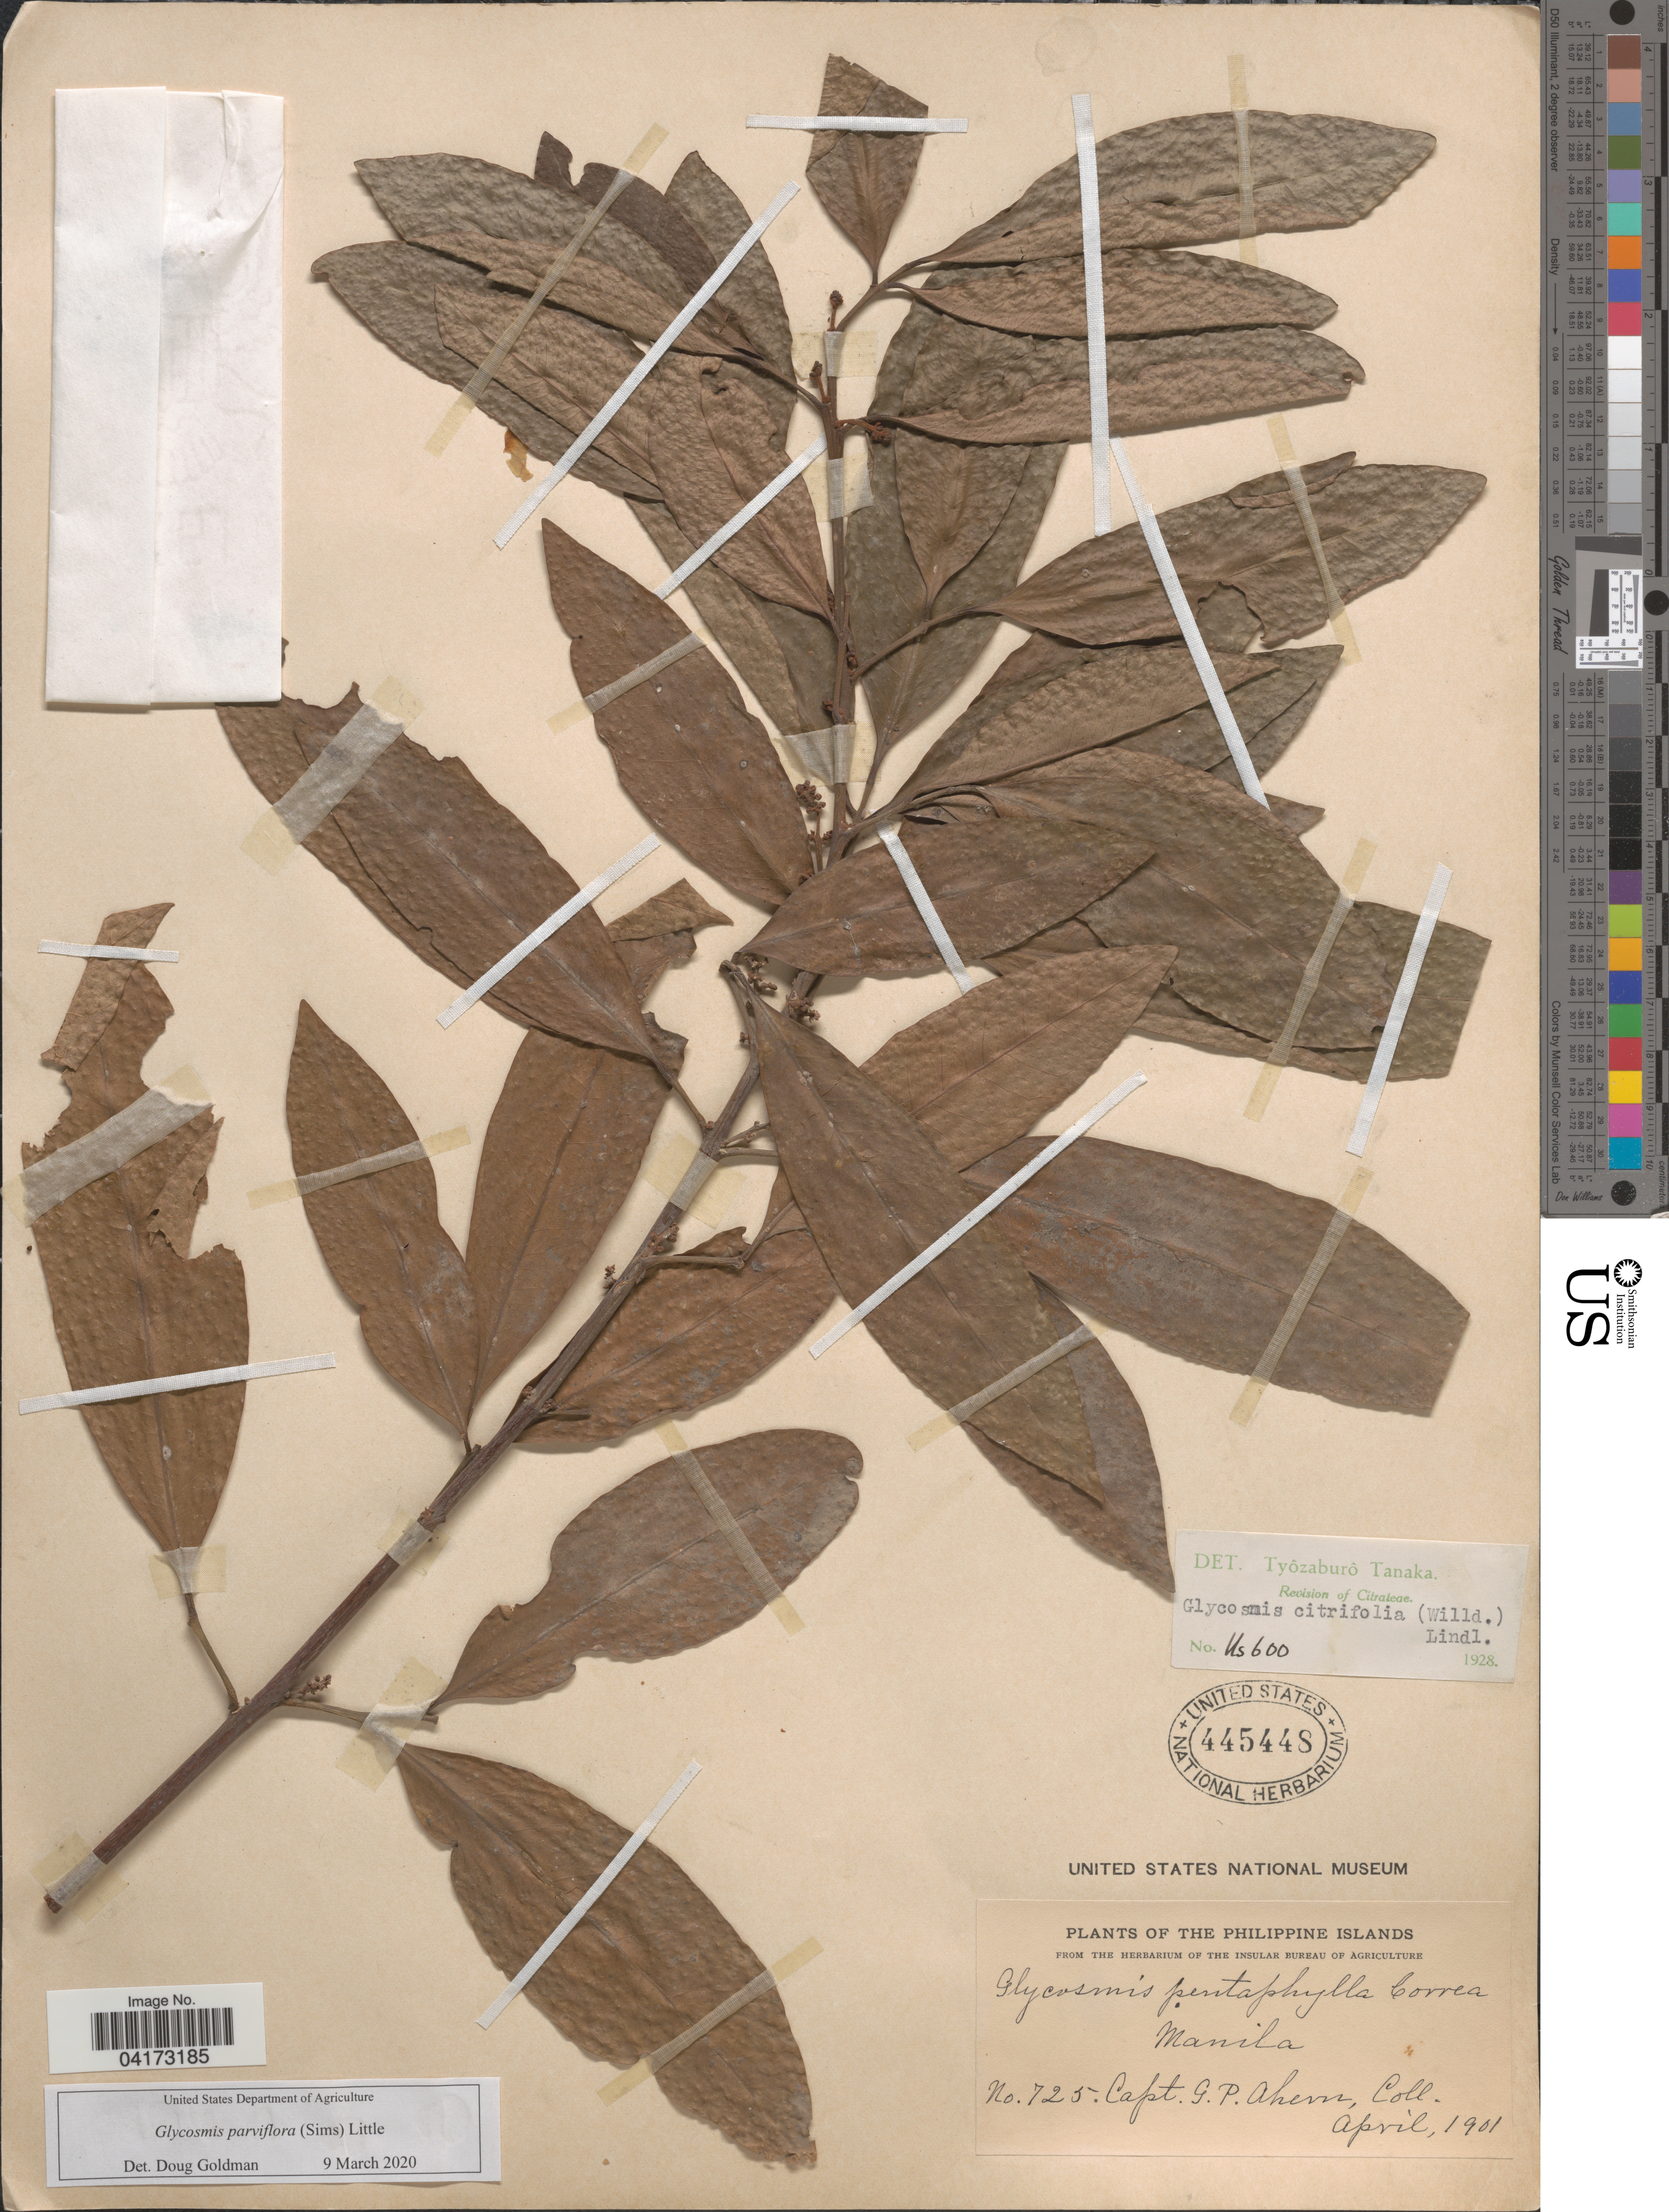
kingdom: Plantae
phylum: Tracheophyta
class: Magnoliopsida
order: Sapindales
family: Rutaceae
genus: Glycosmis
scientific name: Glycosmis parviflora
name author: (Sims) Little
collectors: G. Ahern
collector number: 725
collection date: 1901-04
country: Philippines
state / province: National Capital Region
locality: The Philippine Islands. Manila.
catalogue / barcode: US 445448